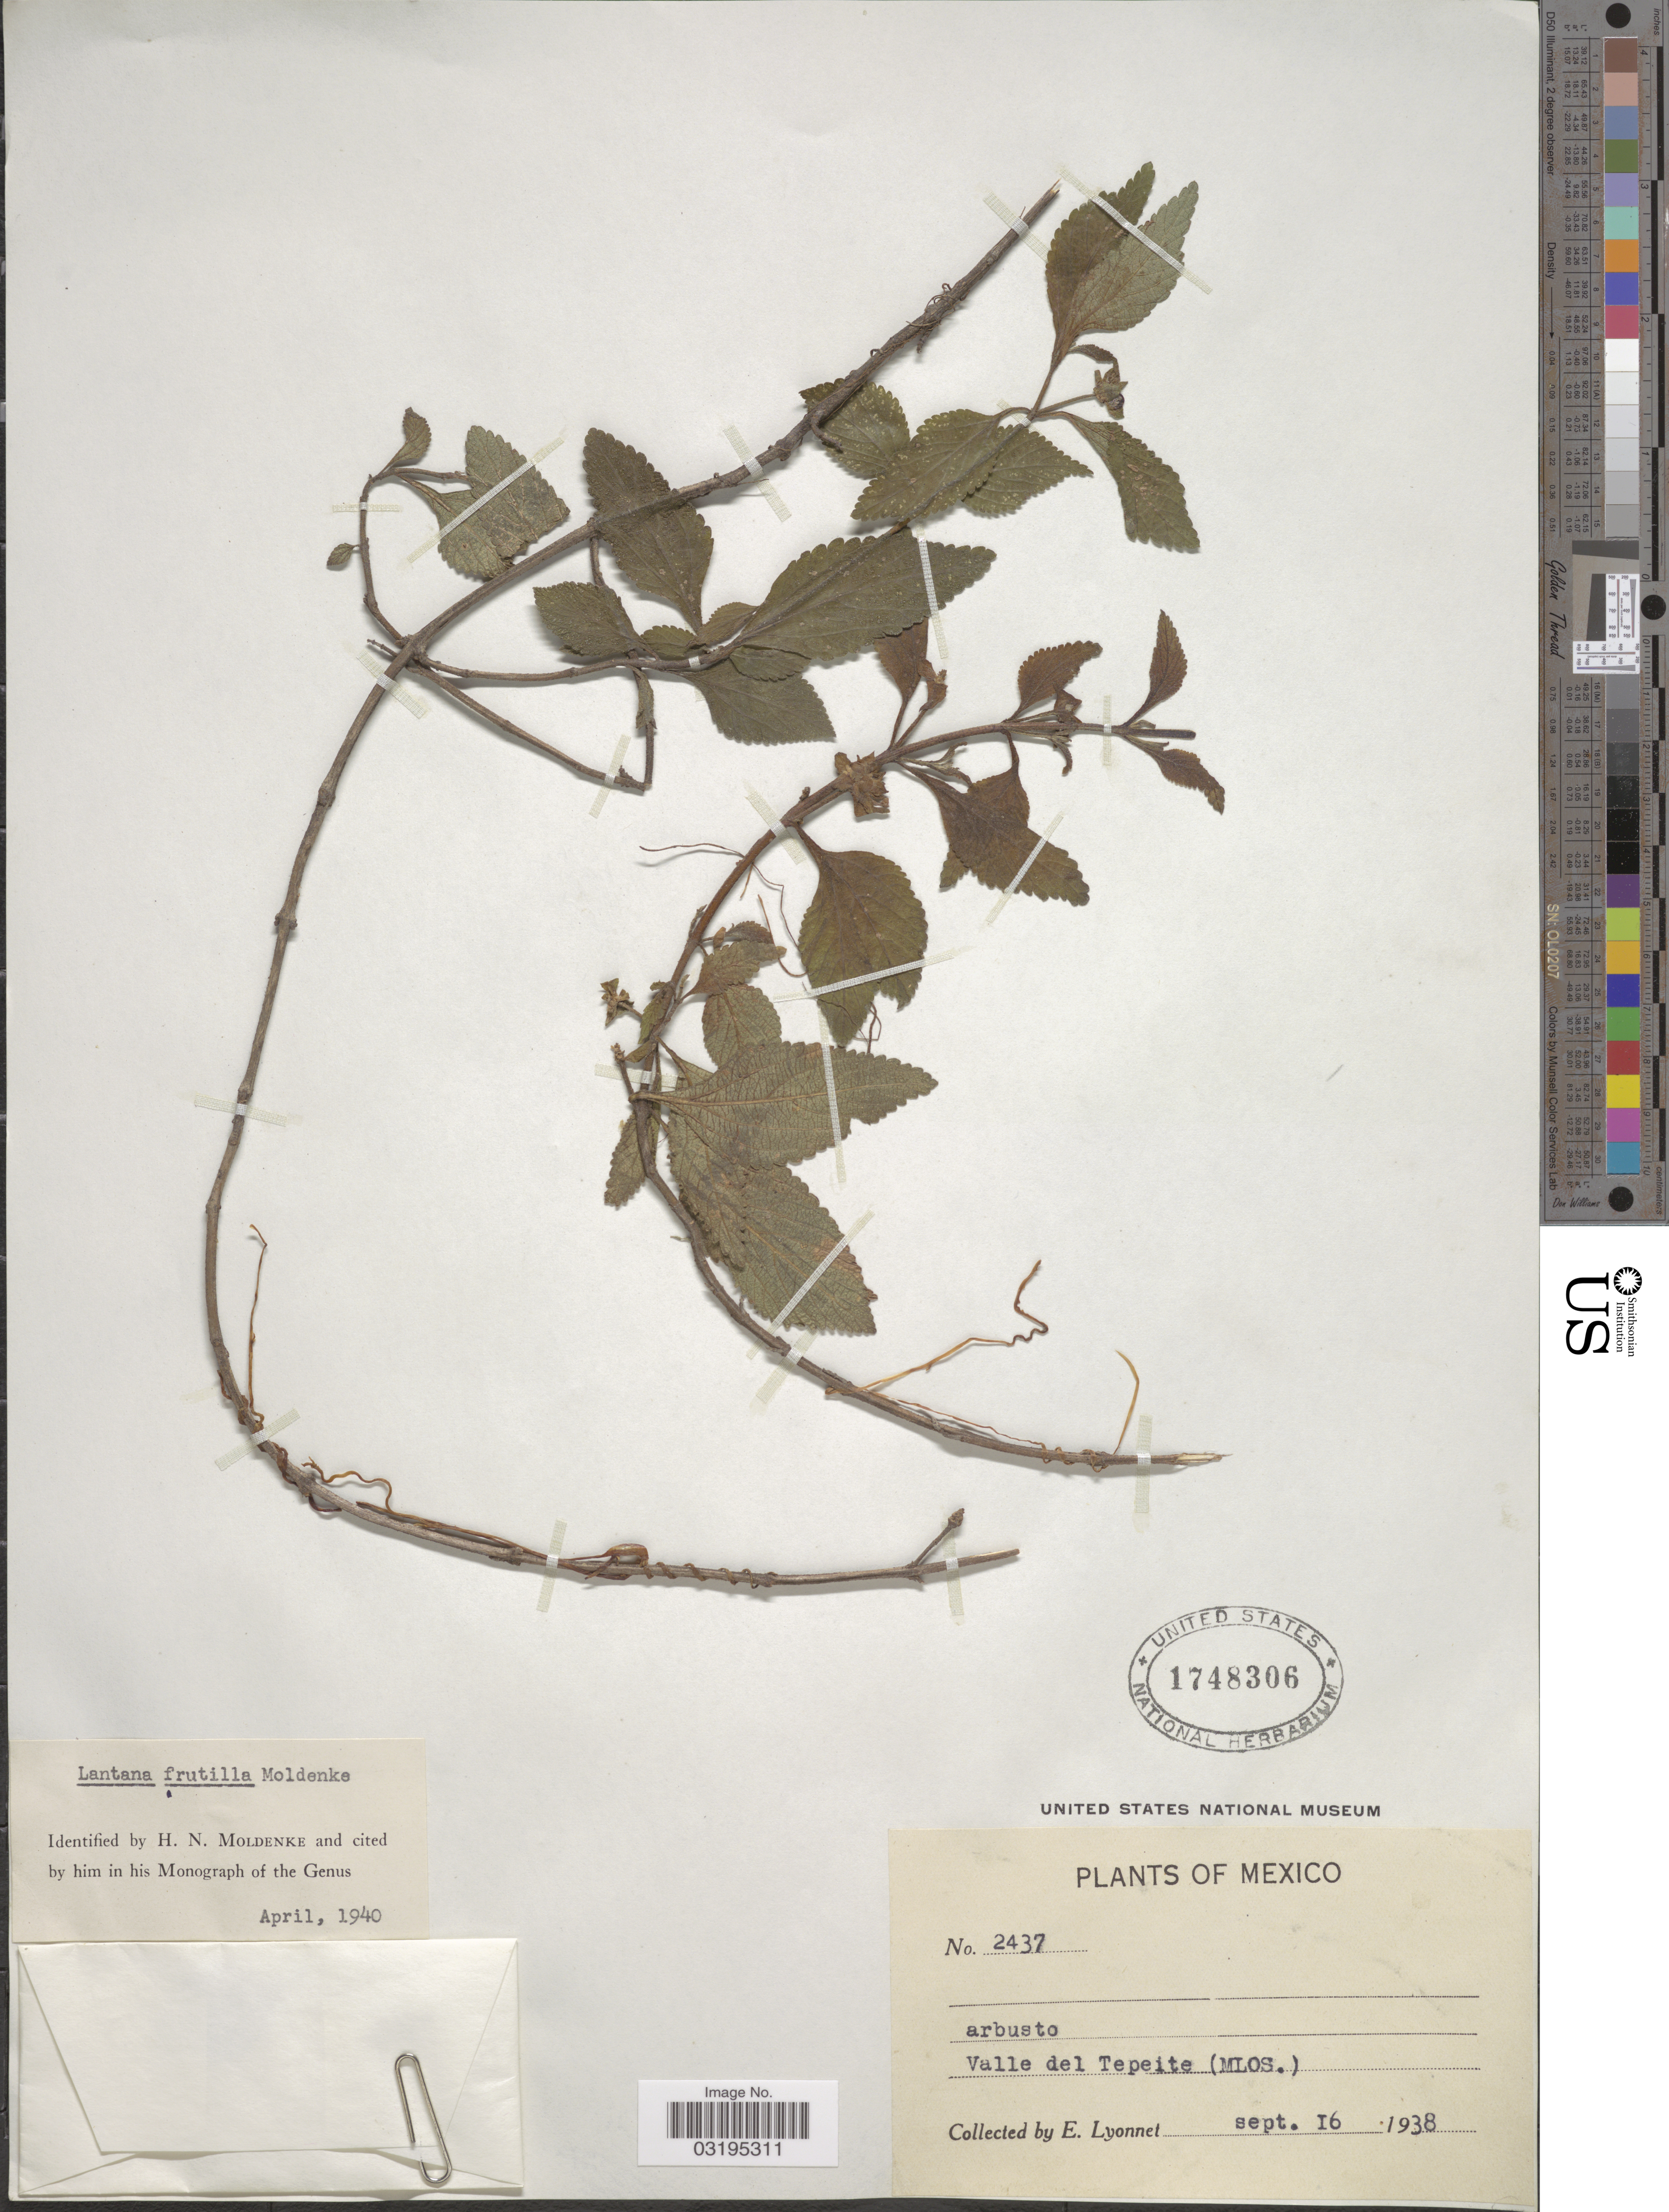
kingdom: Plantae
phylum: Tracheophyta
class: Magnoliopsida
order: Lamiales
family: Verbenaceae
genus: Lantana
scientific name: Lantana frutilla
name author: Moldenke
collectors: E. Lyonnet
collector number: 2437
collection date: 1938-09-16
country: Mexico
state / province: Morelos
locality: Valle del Tepeite.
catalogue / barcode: US 1748306